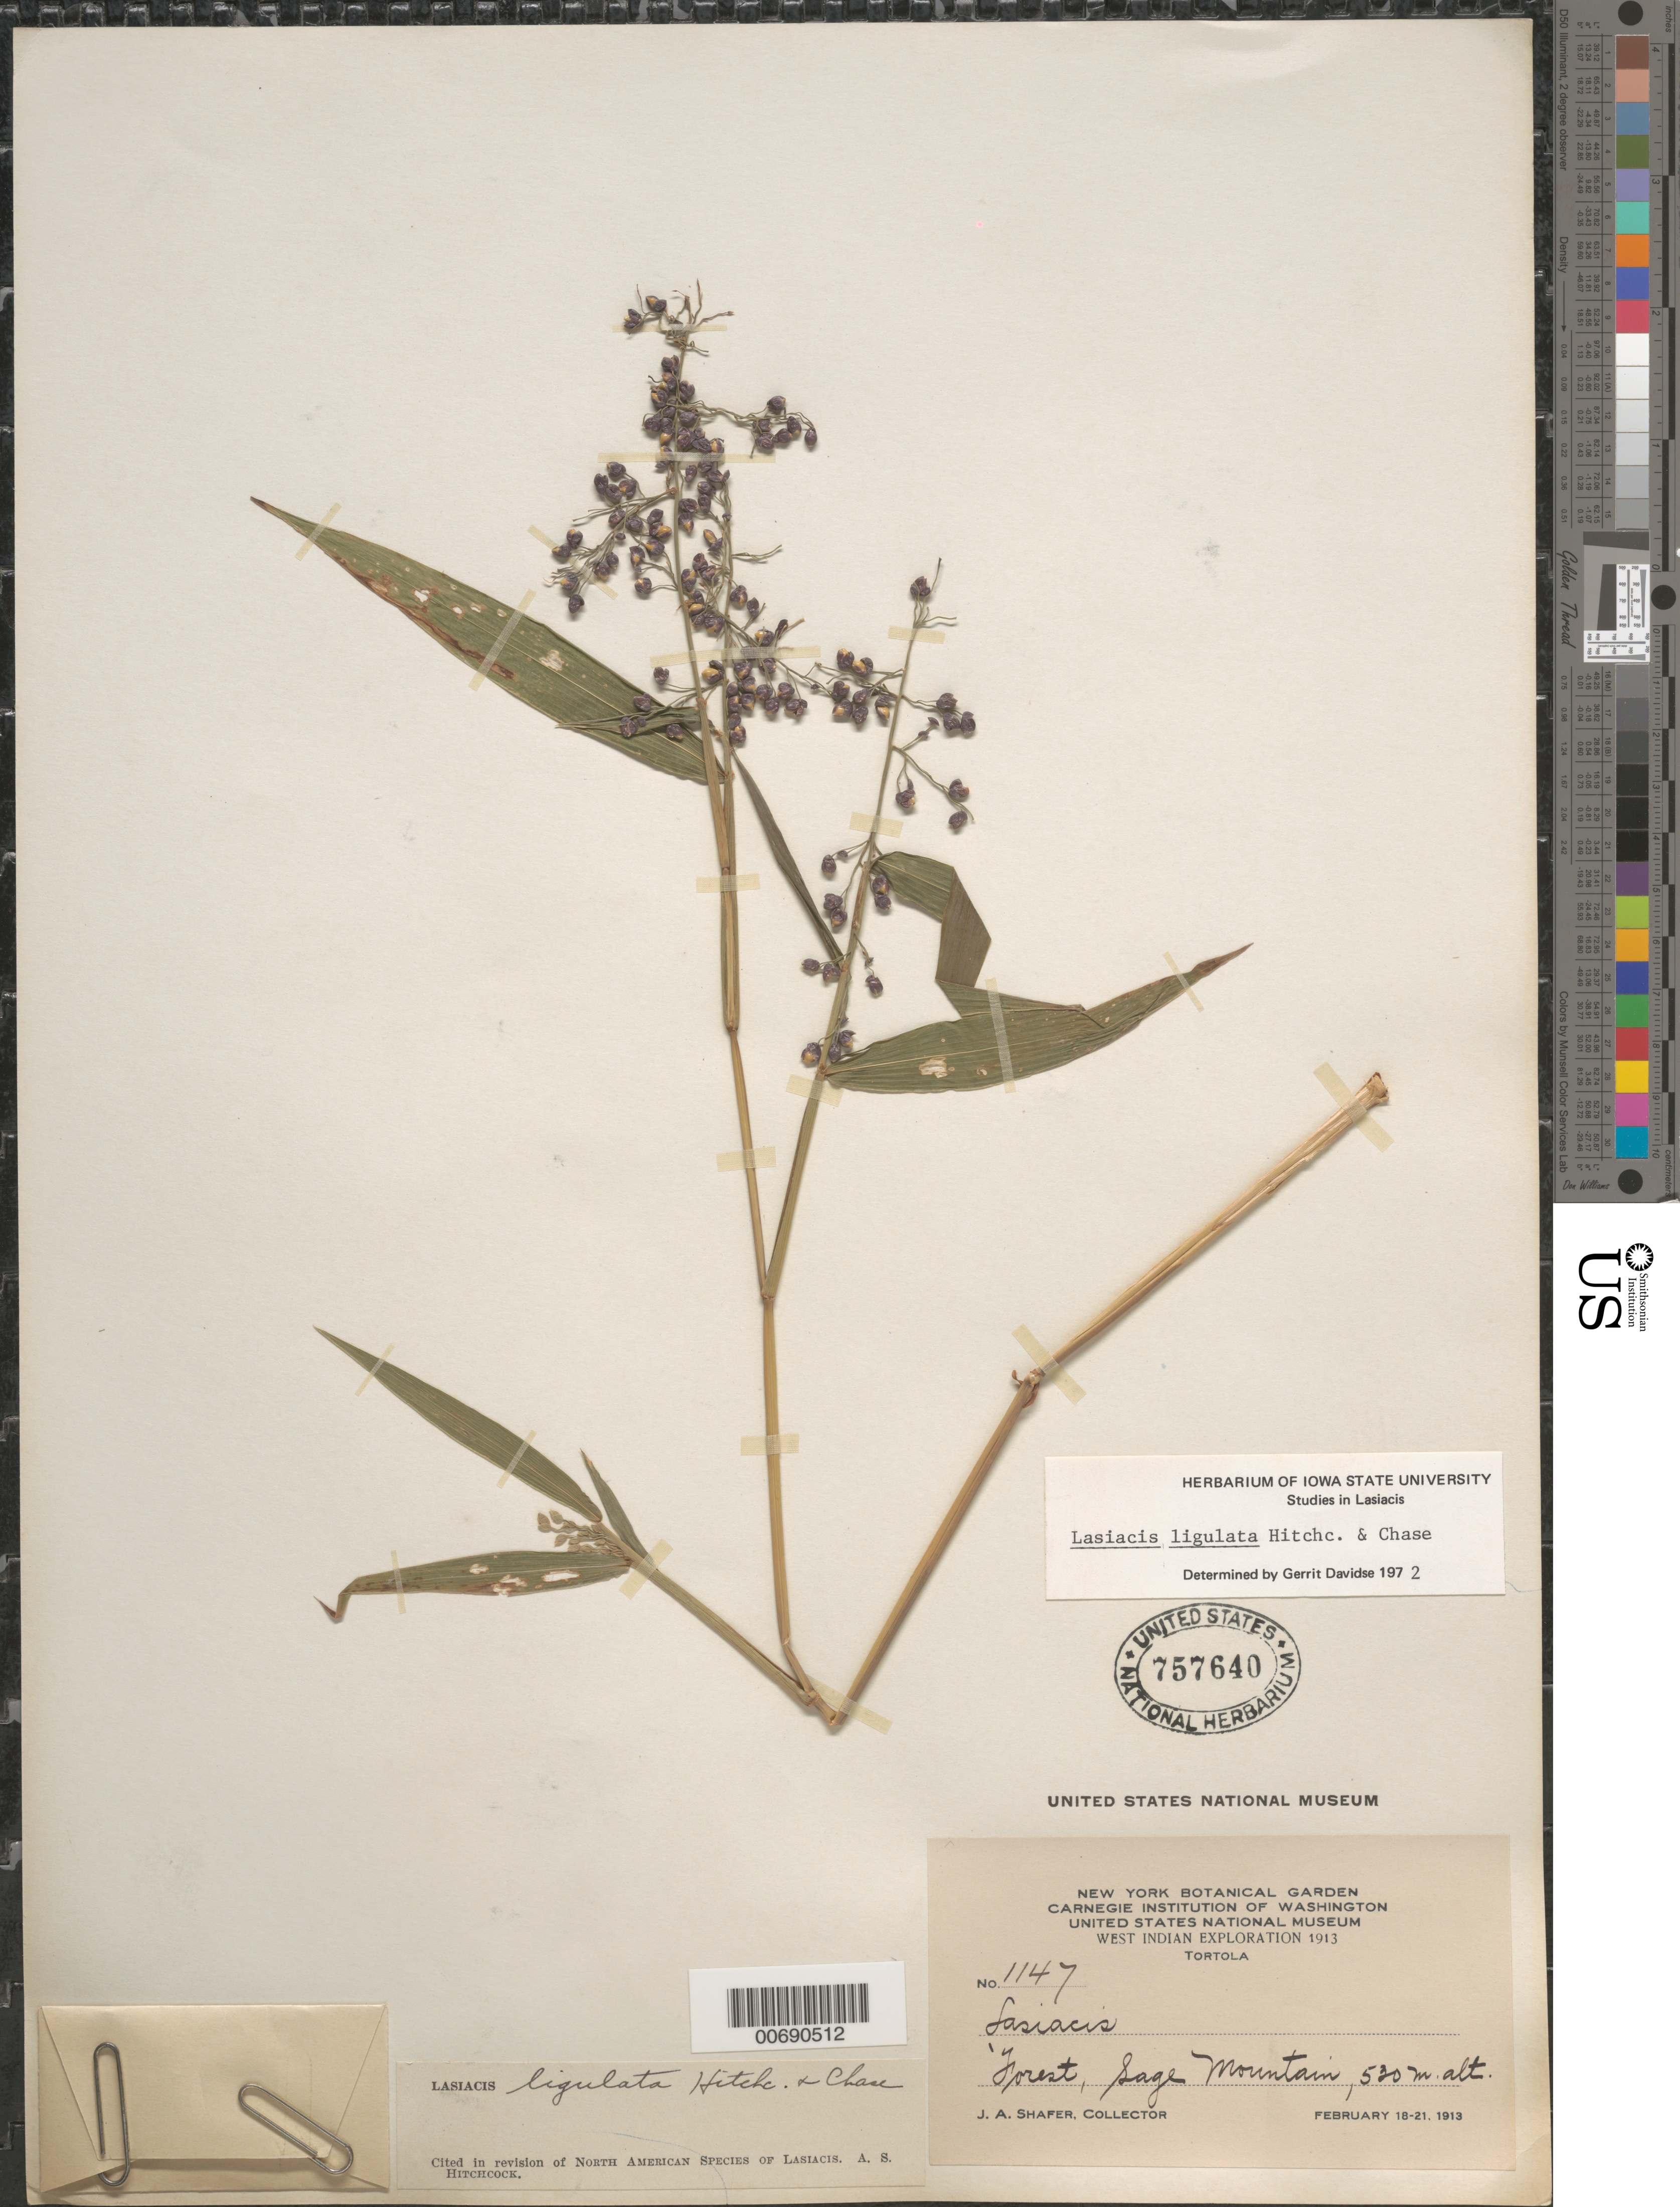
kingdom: Plantae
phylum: Tracheophyta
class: Liliopsida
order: Poales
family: Poaceae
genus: Lasiacis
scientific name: Lasiacis ligulata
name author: Hitchc. & Chase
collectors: J. A. Shafer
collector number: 1147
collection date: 1913-02-18/1913-02-21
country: British Virgin Islands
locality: West Indian Exploration 1913. Tortola. Forest, Sage Mountain.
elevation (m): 530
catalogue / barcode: US 757640